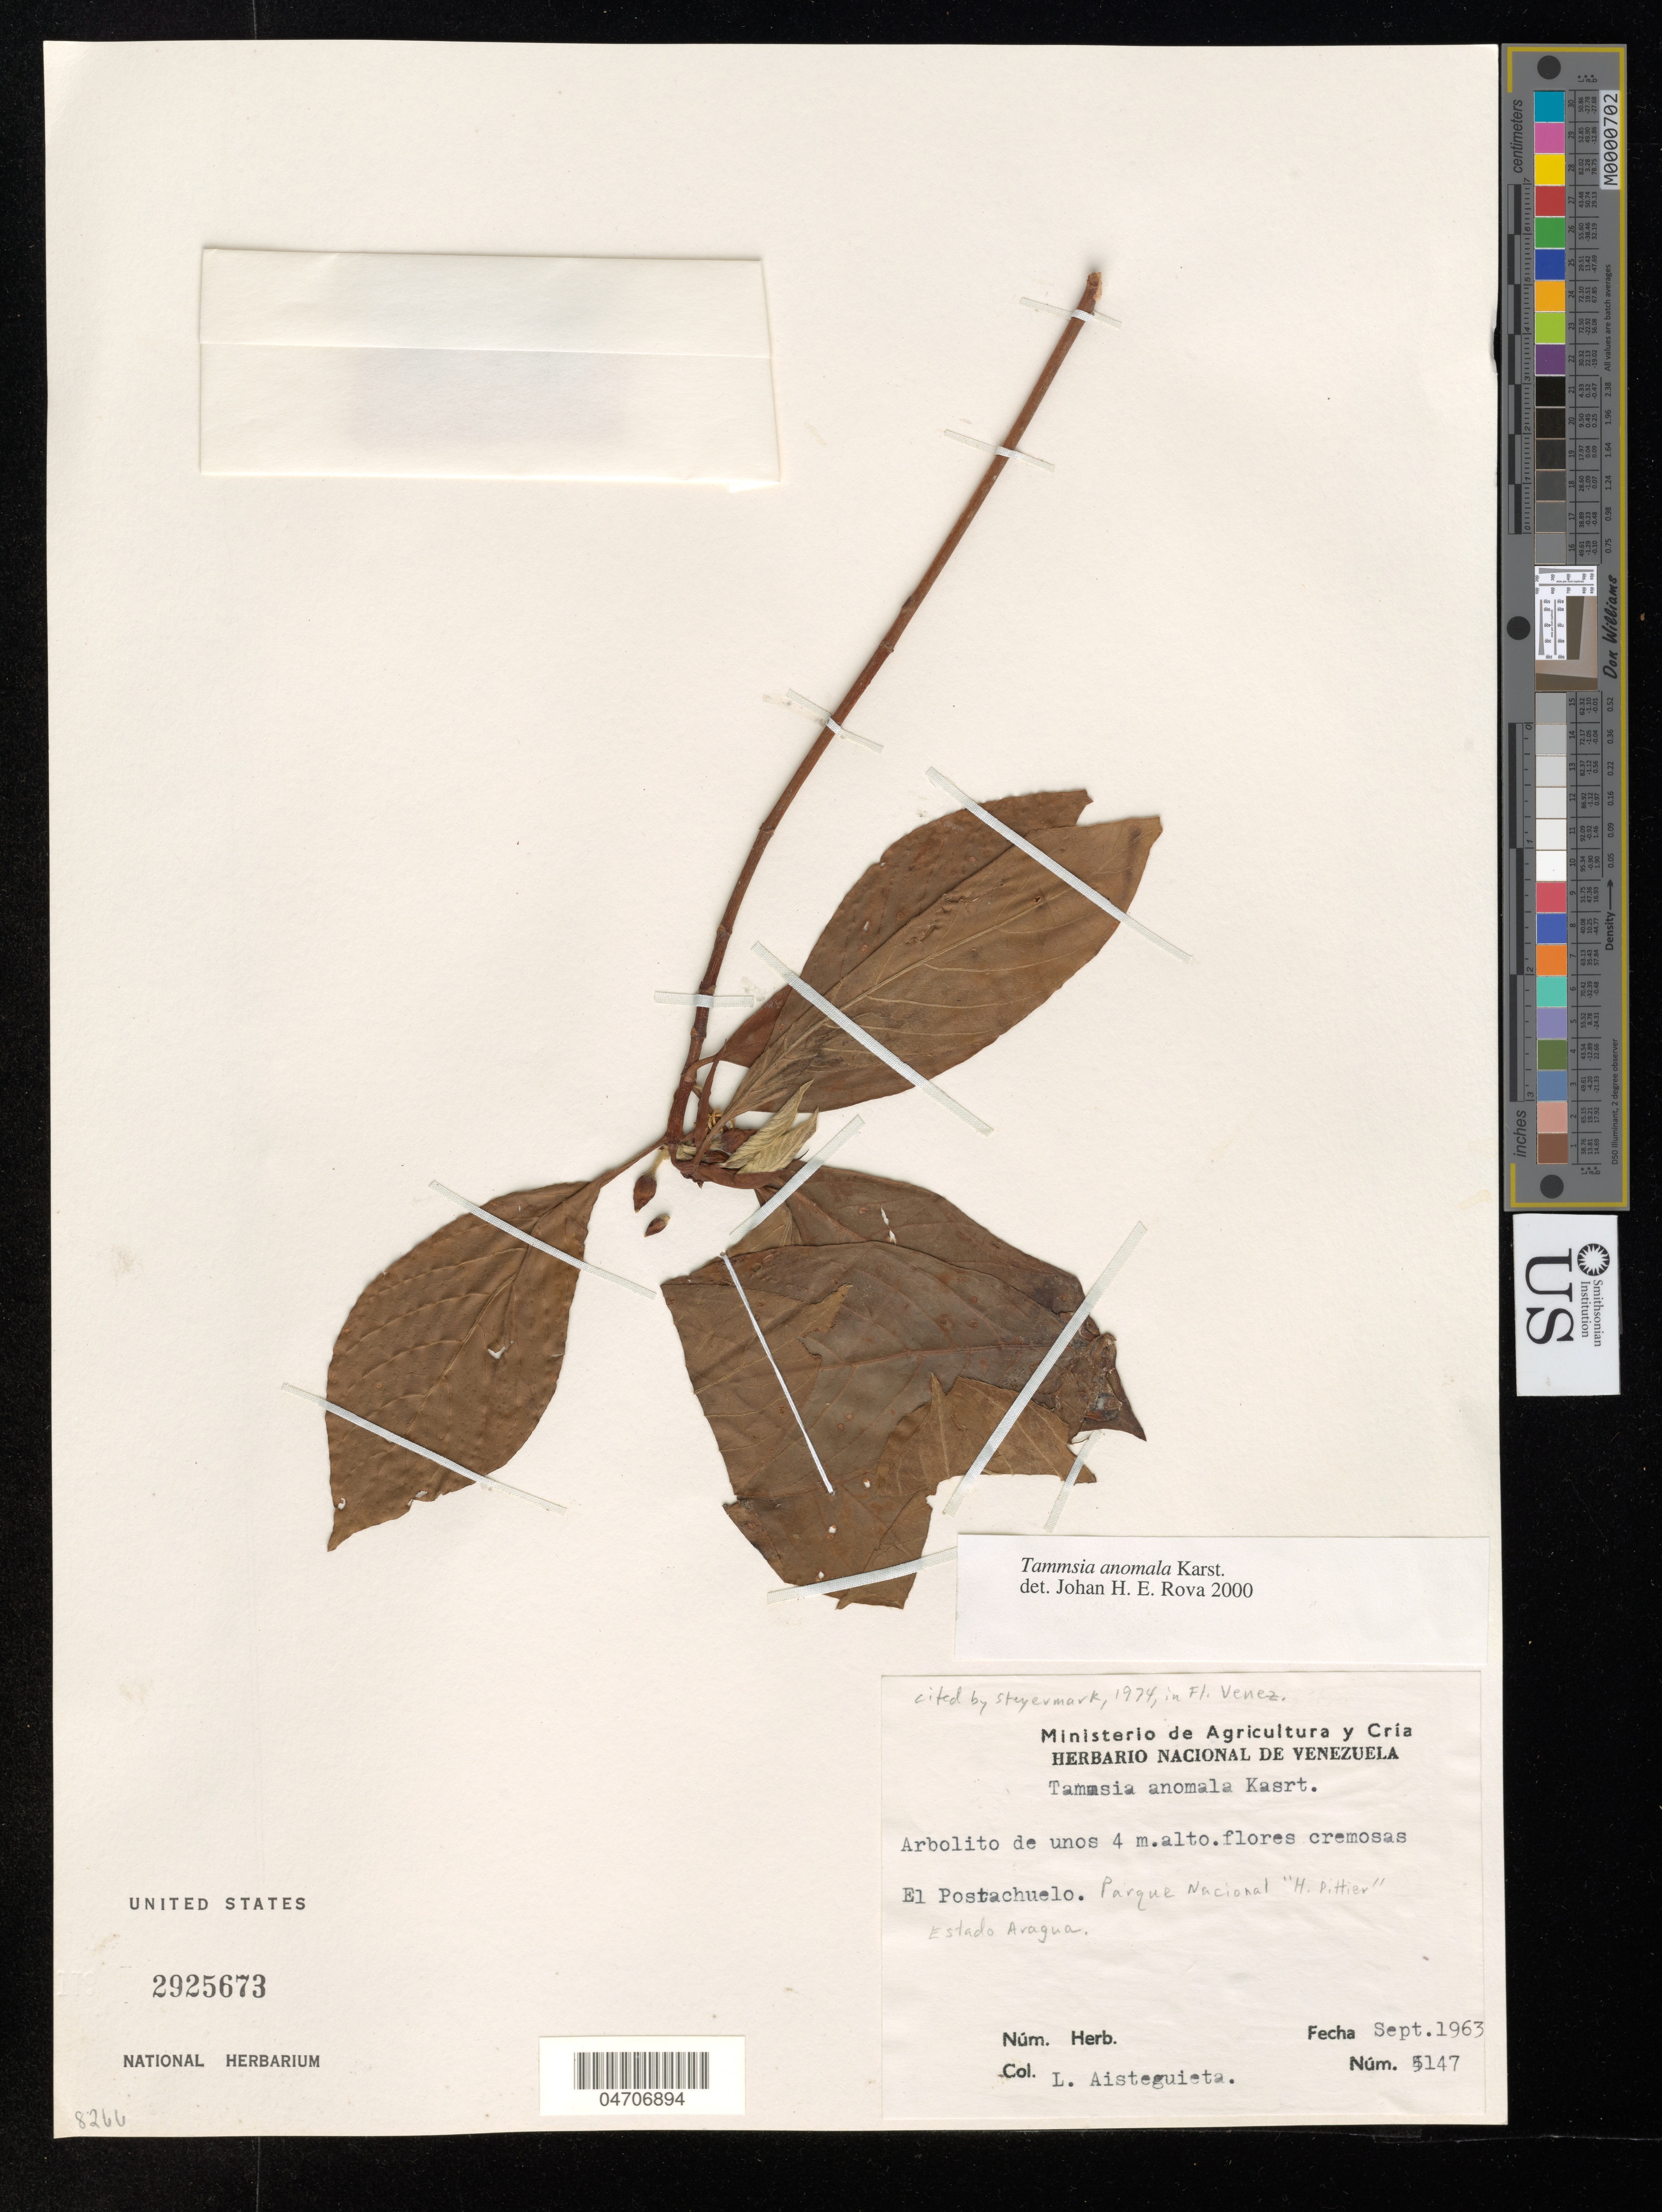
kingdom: Plantae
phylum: Tracheophyta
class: Magnoliopsida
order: Gentianales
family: Rubiaceae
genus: Tammsia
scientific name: Tammsia anomala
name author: (H. Karst.) H. Karst.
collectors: D. Bryne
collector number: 5147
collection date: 1963-09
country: Venezuela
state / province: Aragua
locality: El Postachuelo. Parque Nacional "H. Pittier".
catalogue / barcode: US 2925673